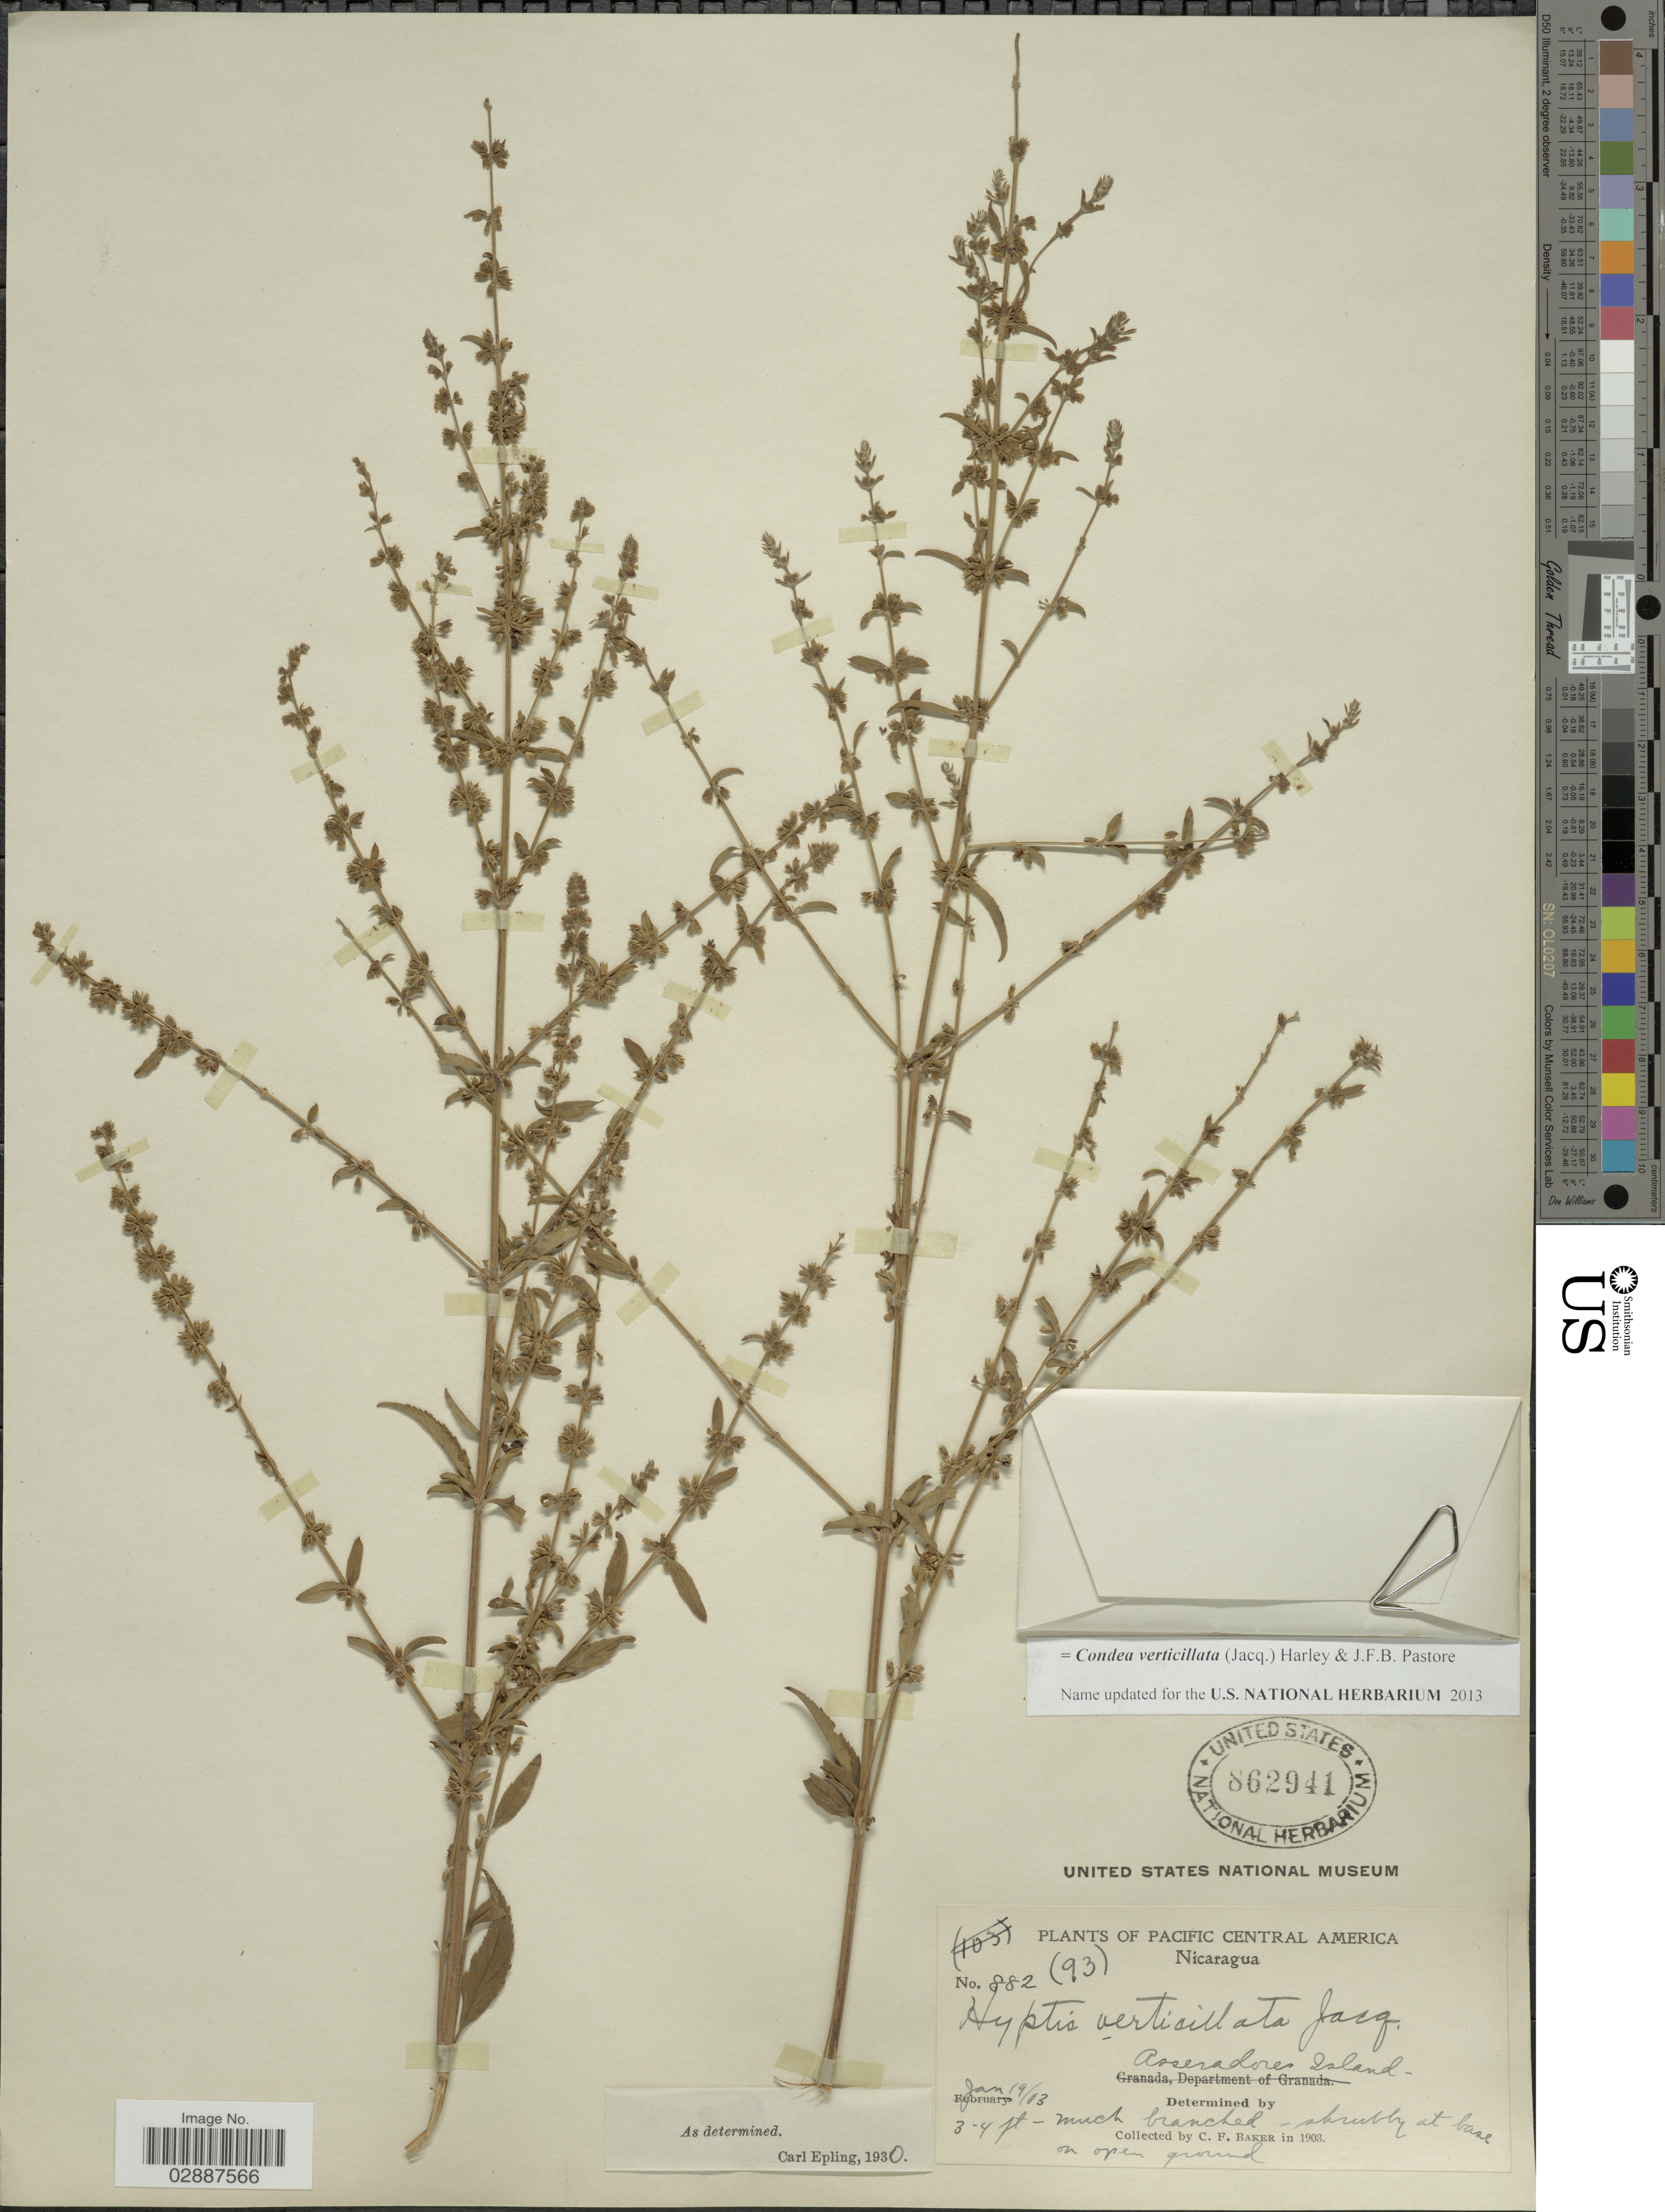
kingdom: Plantae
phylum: Tracheophyta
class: Magnoliopsida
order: Lamiales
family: Lamiaceae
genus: Condea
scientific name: Condea verticillata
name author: (Jacq.) Harley & J.F.B. Pastore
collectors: C. F. Baker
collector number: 882(93)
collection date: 1903-01-19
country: Nicaragua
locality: Pacific Central America. Asseradores Island.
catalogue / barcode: US 862941